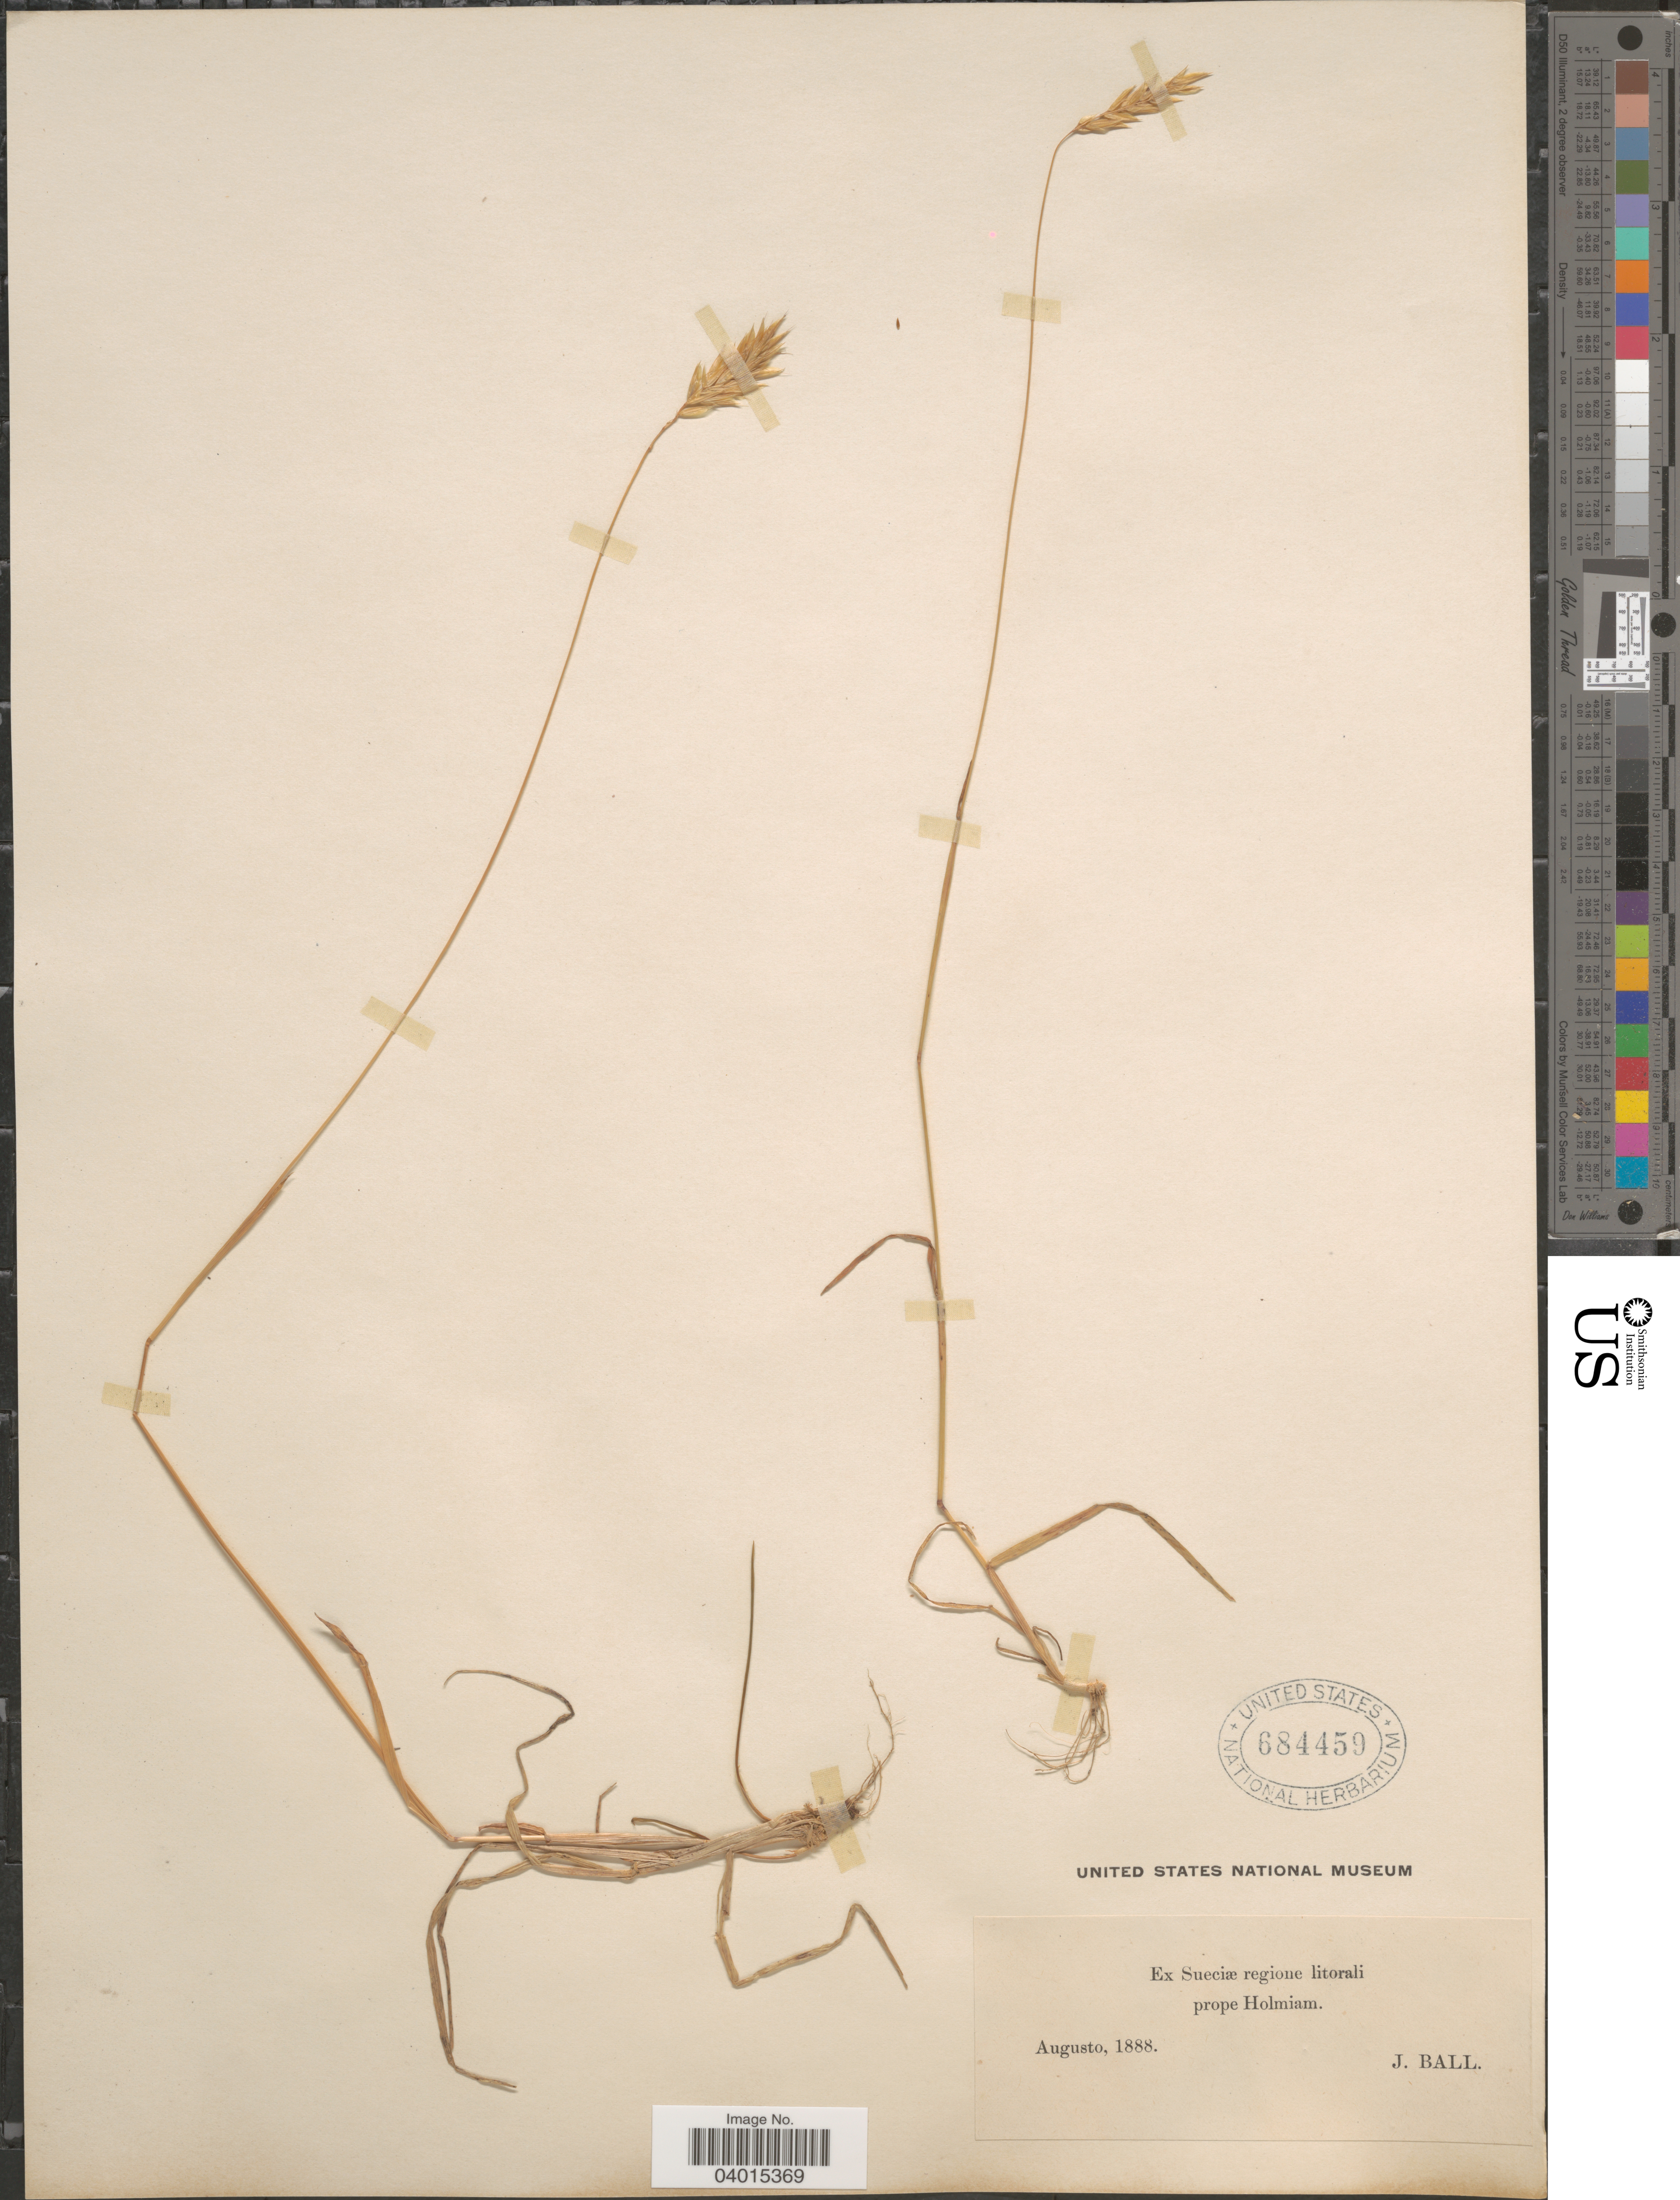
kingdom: Plantae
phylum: Tracheophyta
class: Liliopsida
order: Poales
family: Poaceae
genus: Anthoxanthum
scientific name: Anthoxanthum odoratum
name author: L.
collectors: J. Ball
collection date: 1888-08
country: Sweden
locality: Ex Sueciæ regione litorali prope Holmiam.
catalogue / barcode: US 684459